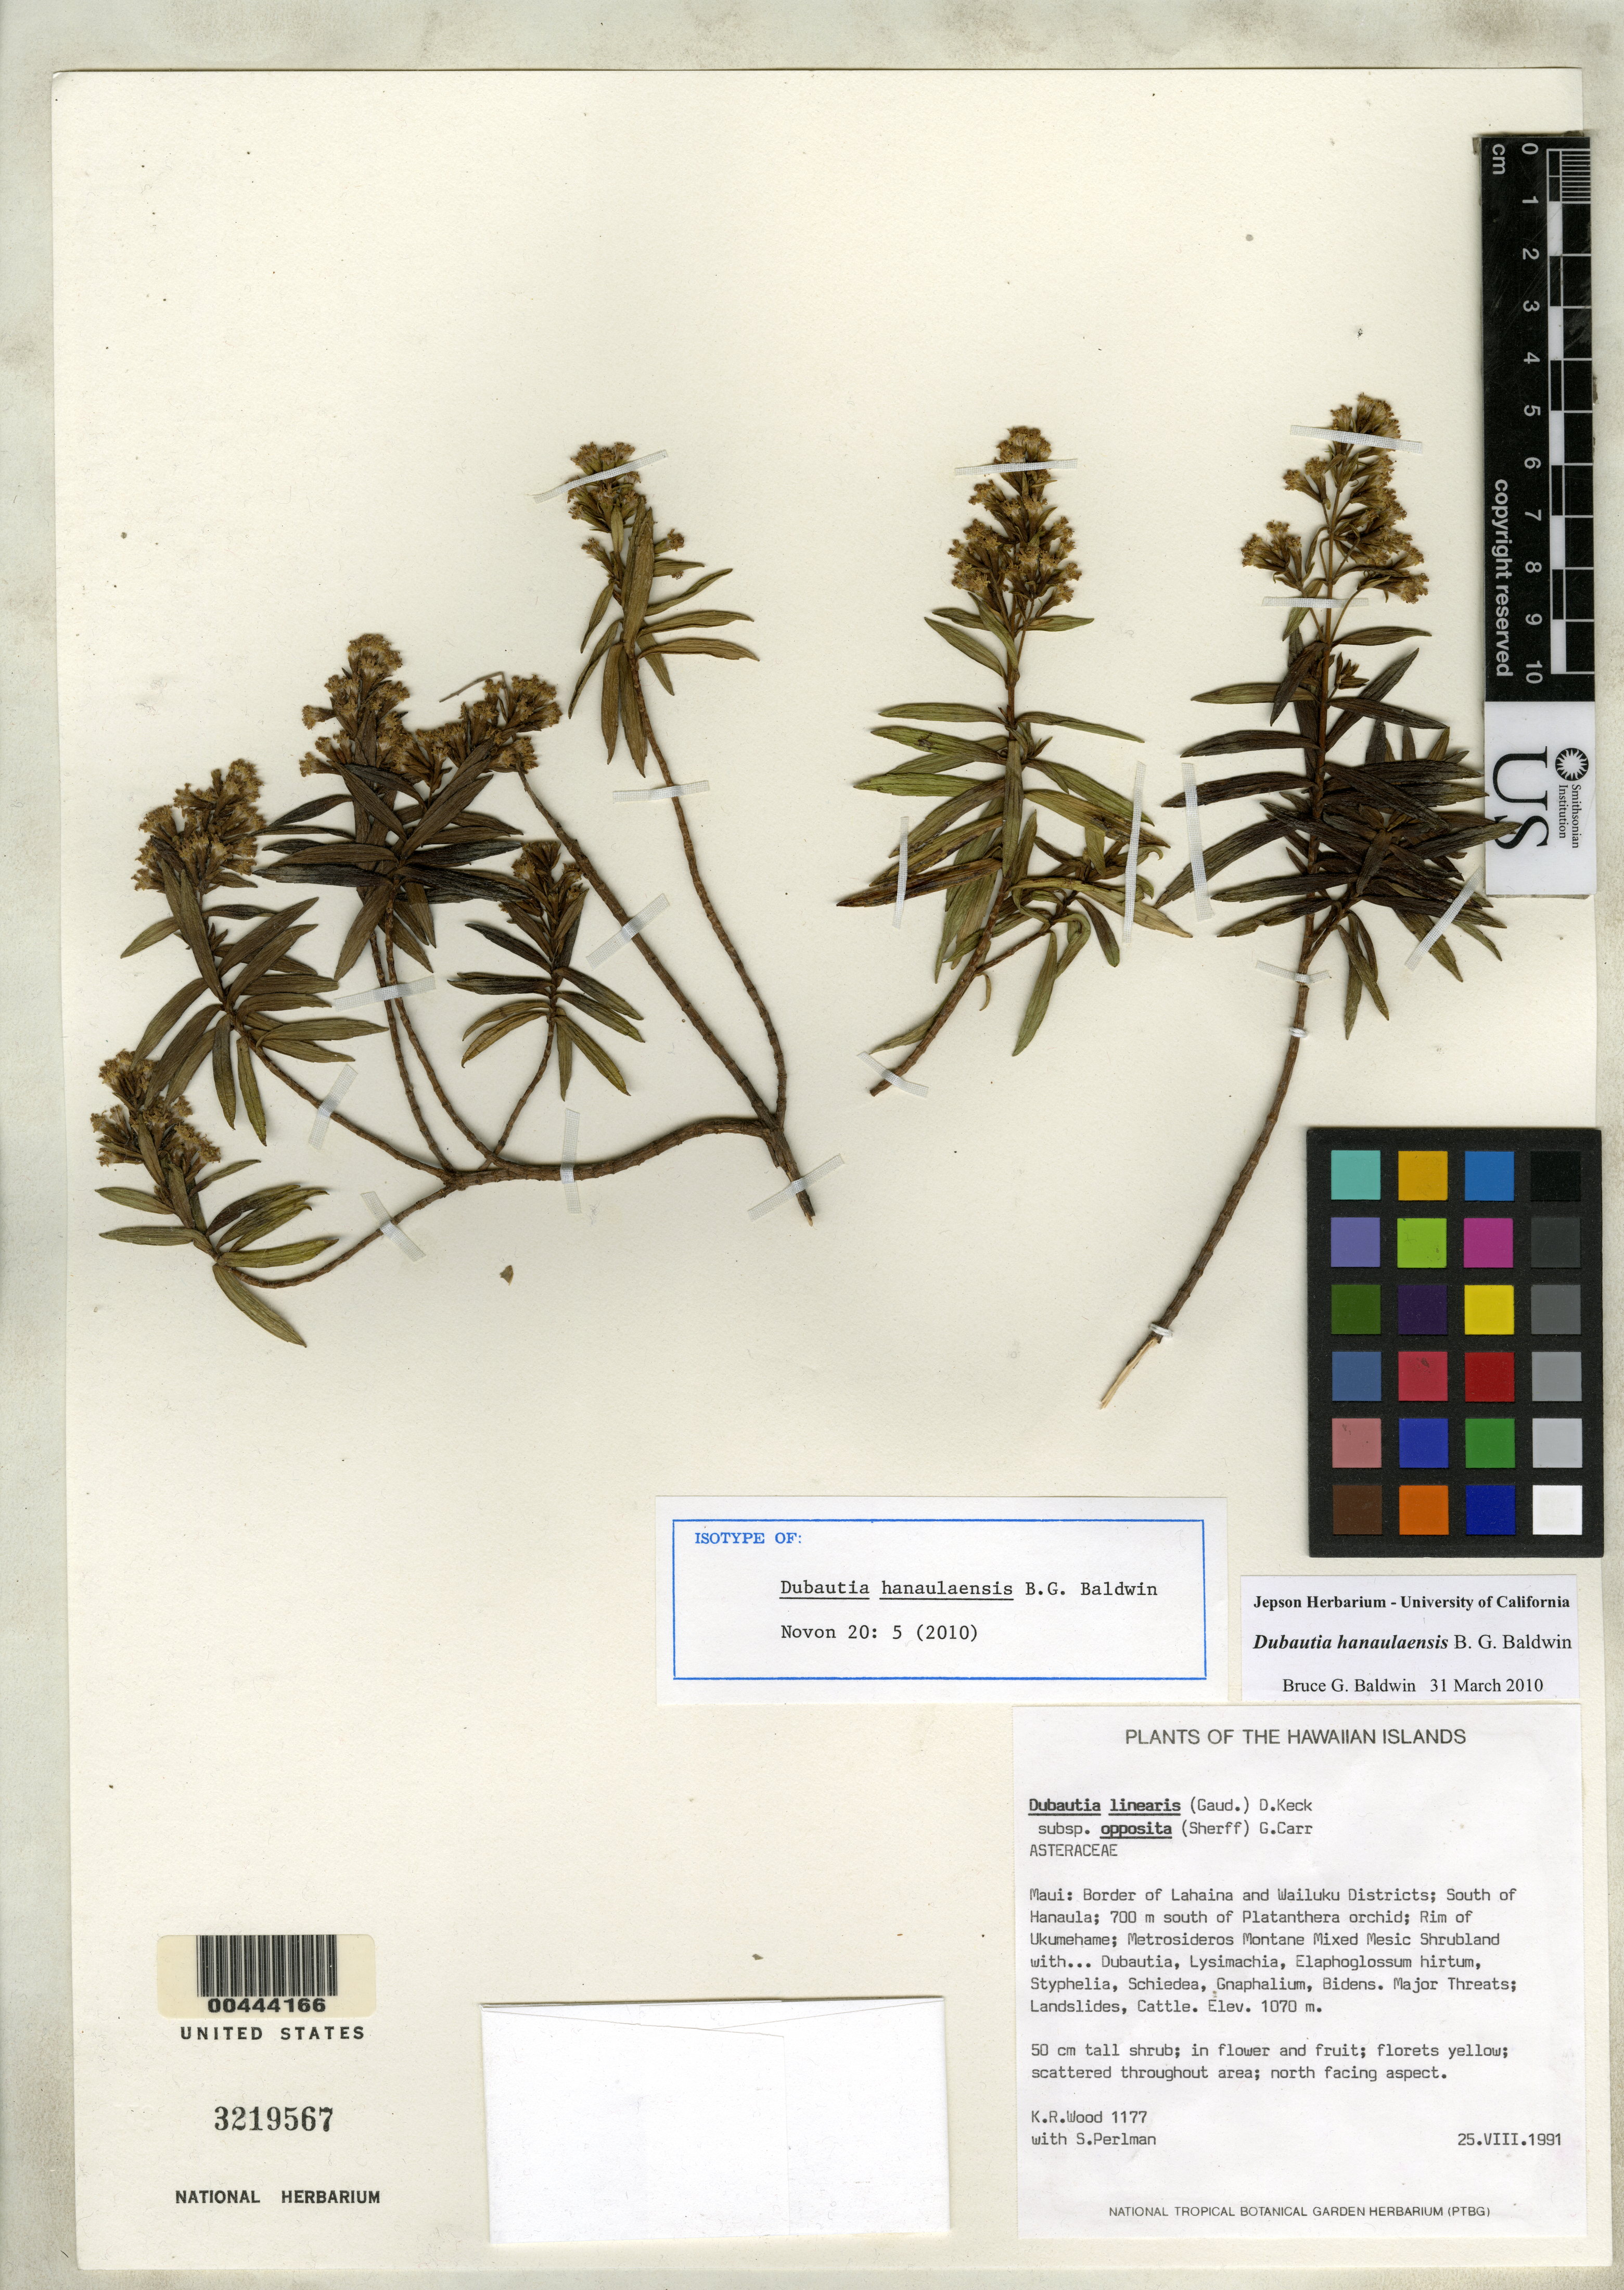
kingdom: Plantae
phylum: Tracheophyta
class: Magnoliopsida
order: Asterales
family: Asteraceae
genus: Dubautia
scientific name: Dubautia hanaulaensis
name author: B.G. Baldwin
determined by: Baldwin, B. G.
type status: Isotype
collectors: K. R. Wood & S. P. Perlman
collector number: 1177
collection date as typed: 25 Aug 1991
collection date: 1991-08-25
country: United States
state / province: Hawaii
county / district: Maui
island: Maui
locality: Maui: border of Lahaina and Wailuku Districts; south of Hanaula; 700 m south of Platanthera orchid; rim of Ukumehame.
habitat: Metrosideros montane mixed mesic shrubland.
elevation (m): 1070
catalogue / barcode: US 3219567